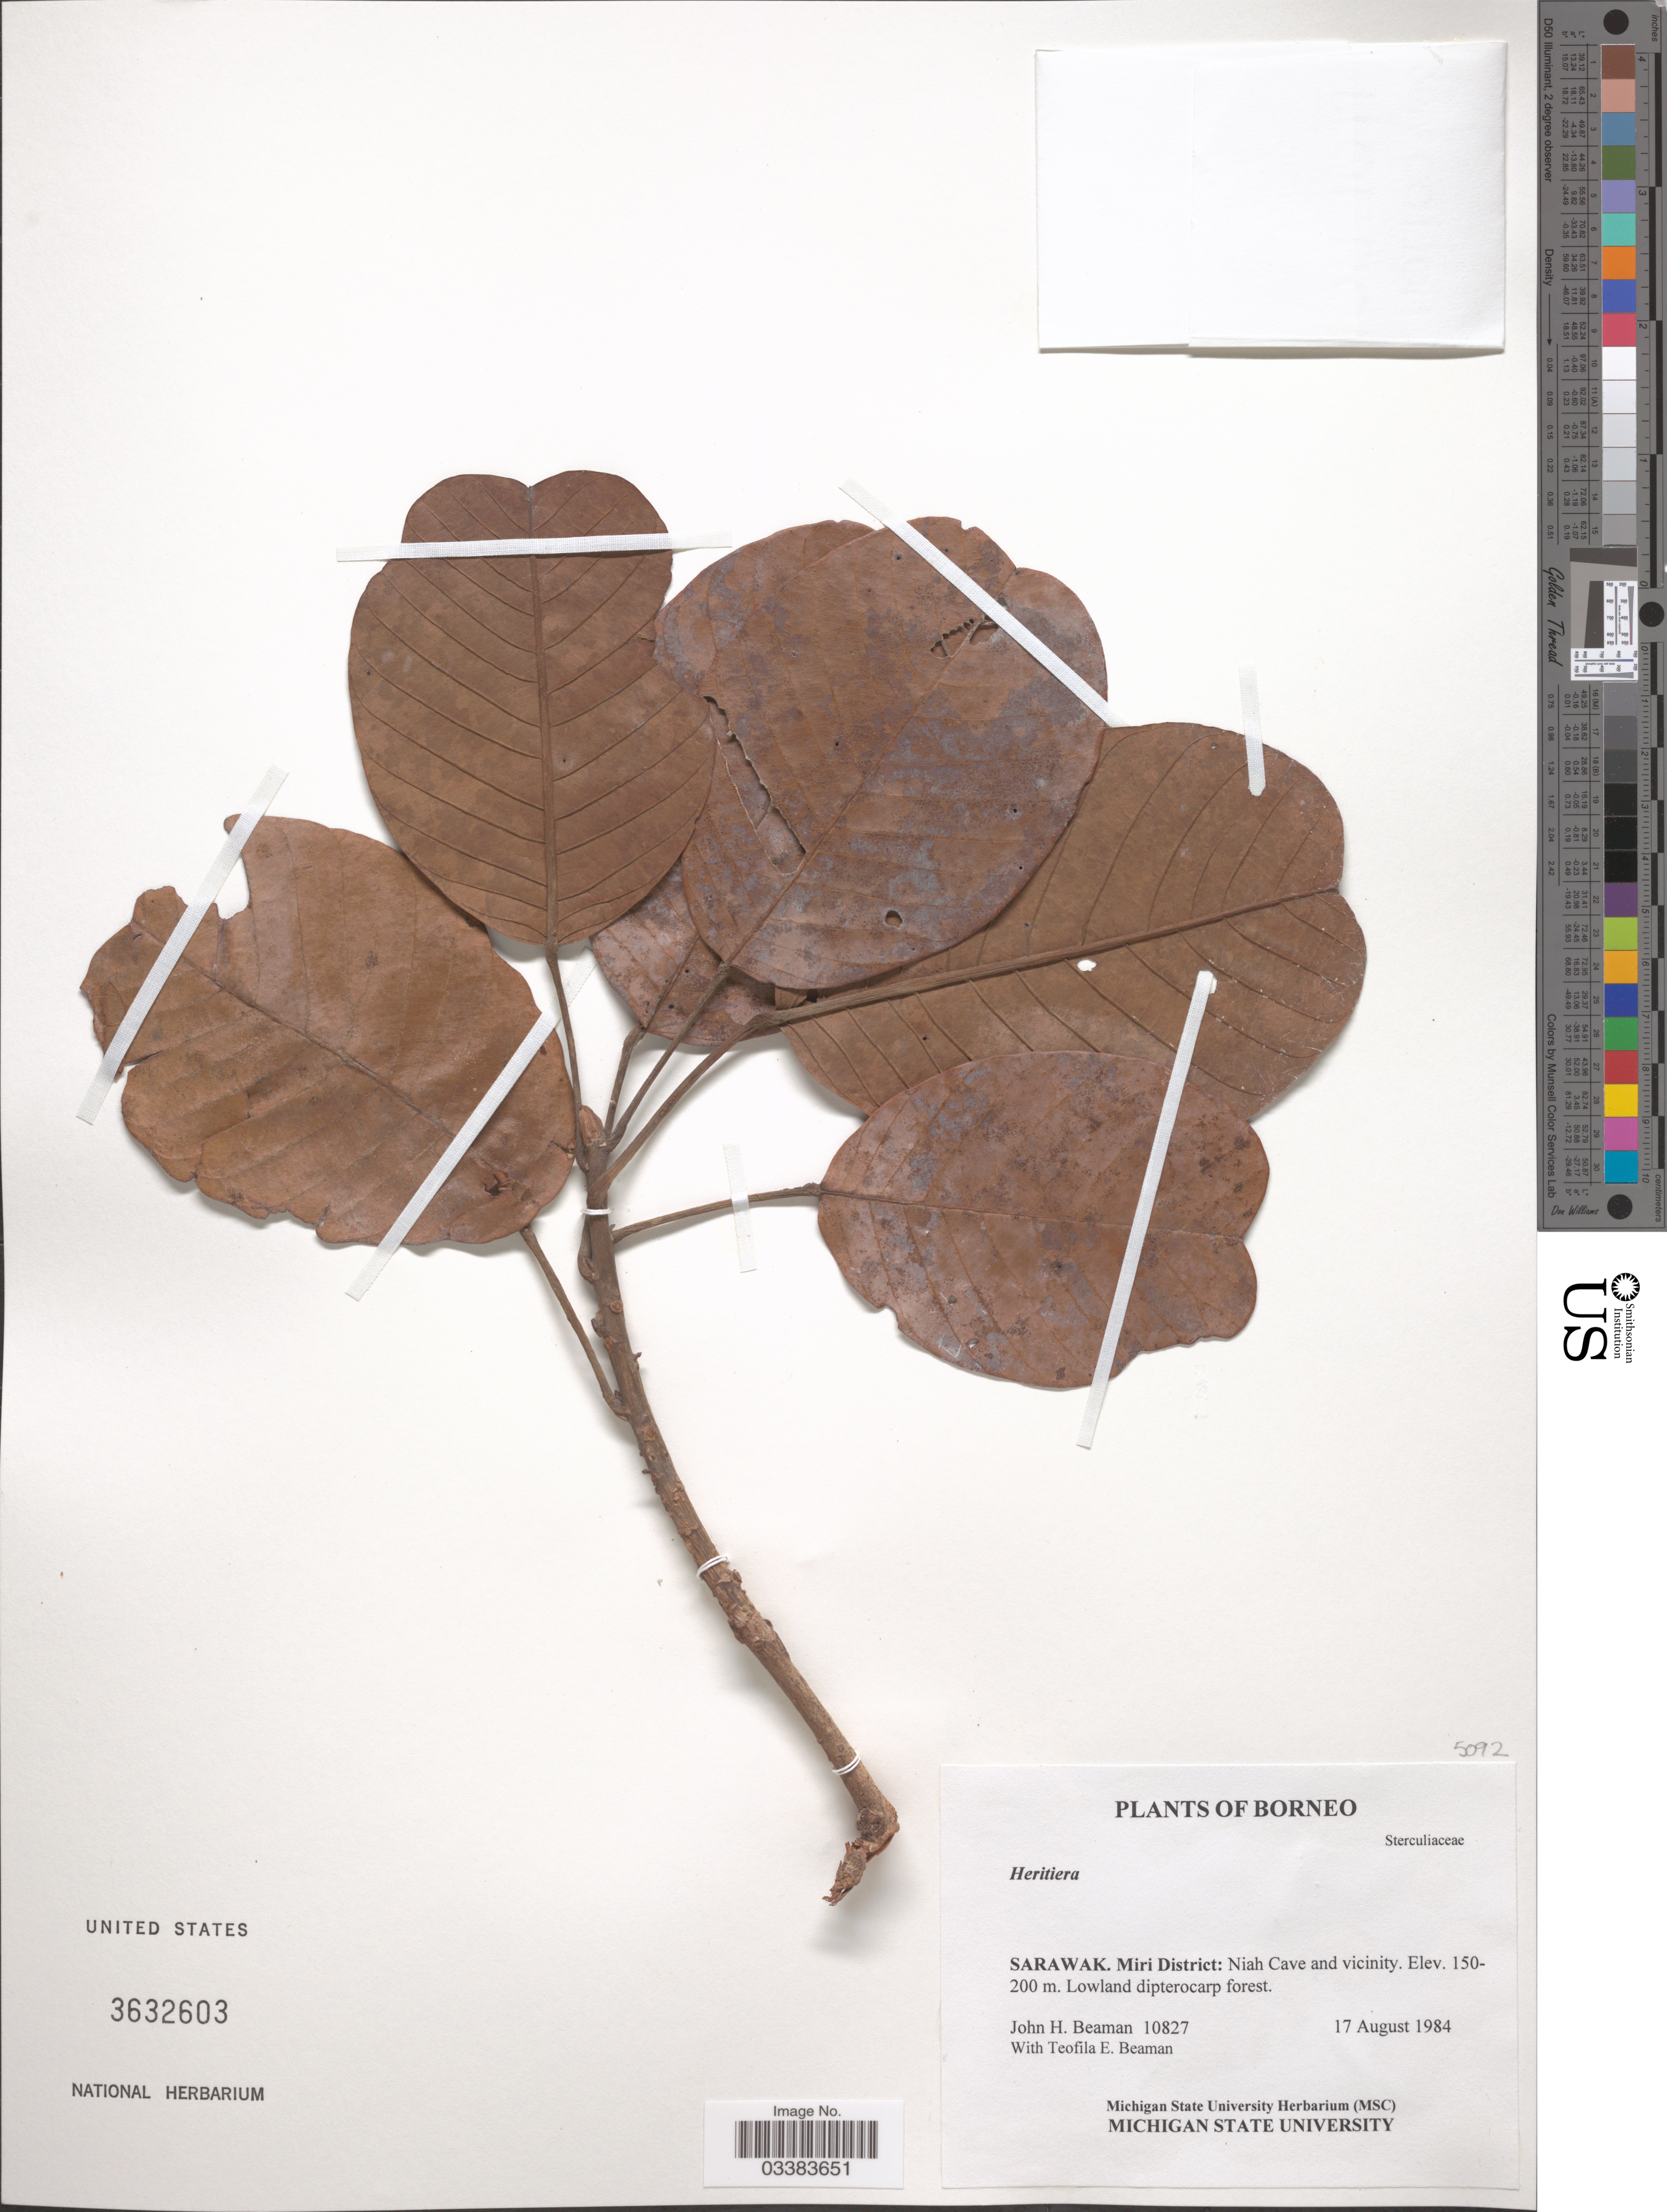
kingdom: Plantae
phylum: Tracheophyta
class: Magnoliopsida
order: Malvales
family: Malvaceae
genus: Heritiera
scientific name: Heritiera sp.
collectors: J. H. Beaman & T. E. Beaman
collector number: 10827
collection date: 1984-08-17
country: Malaysia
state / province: Sarawak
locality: Borneo. Miri District: Niah Cave and vicinity.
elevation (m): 150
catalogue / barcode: US 3632603